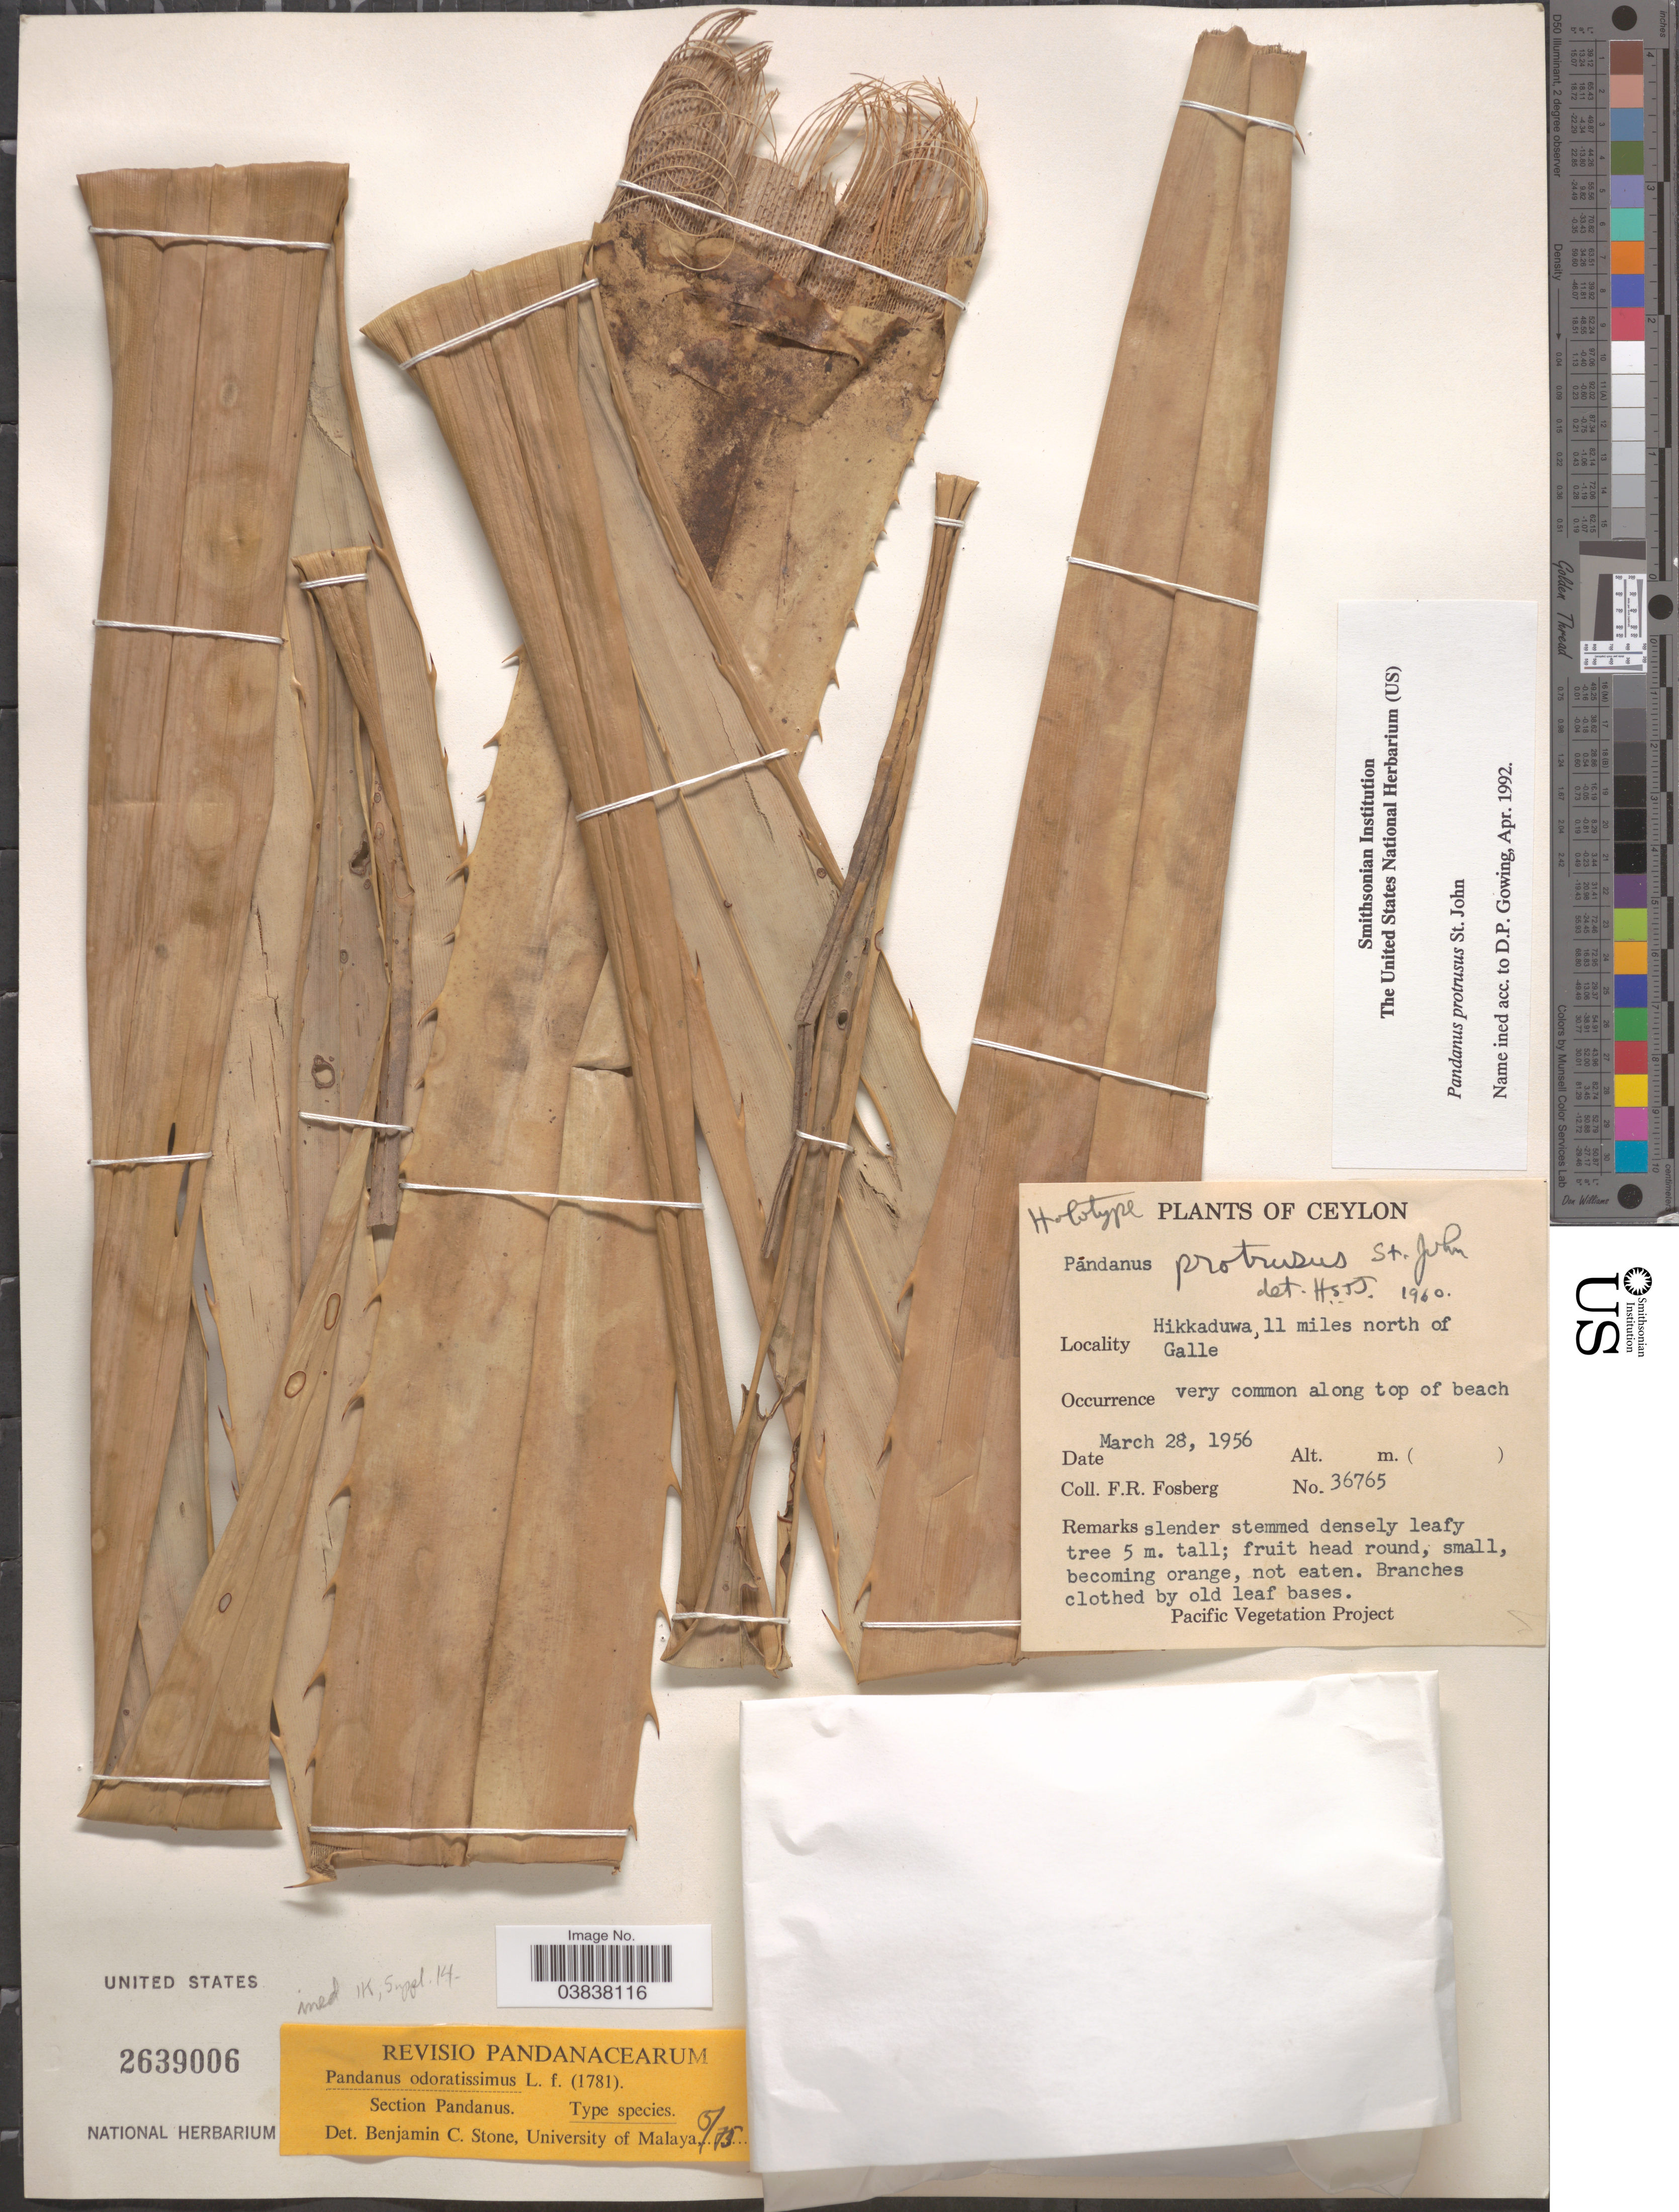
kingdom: Plantae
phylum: Tracheophyta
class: Liliopsida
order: Pandanales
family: Pandanaceae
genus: Pandanus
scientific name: Pandanus odoratissimus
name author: L. f.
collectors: F. R. Fosberg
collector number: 36765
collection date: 1956-03-28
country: Sri Lanka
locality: Ceylon. Hikkaduwa, 11 miles north of Galle.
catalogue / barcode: US 2639006